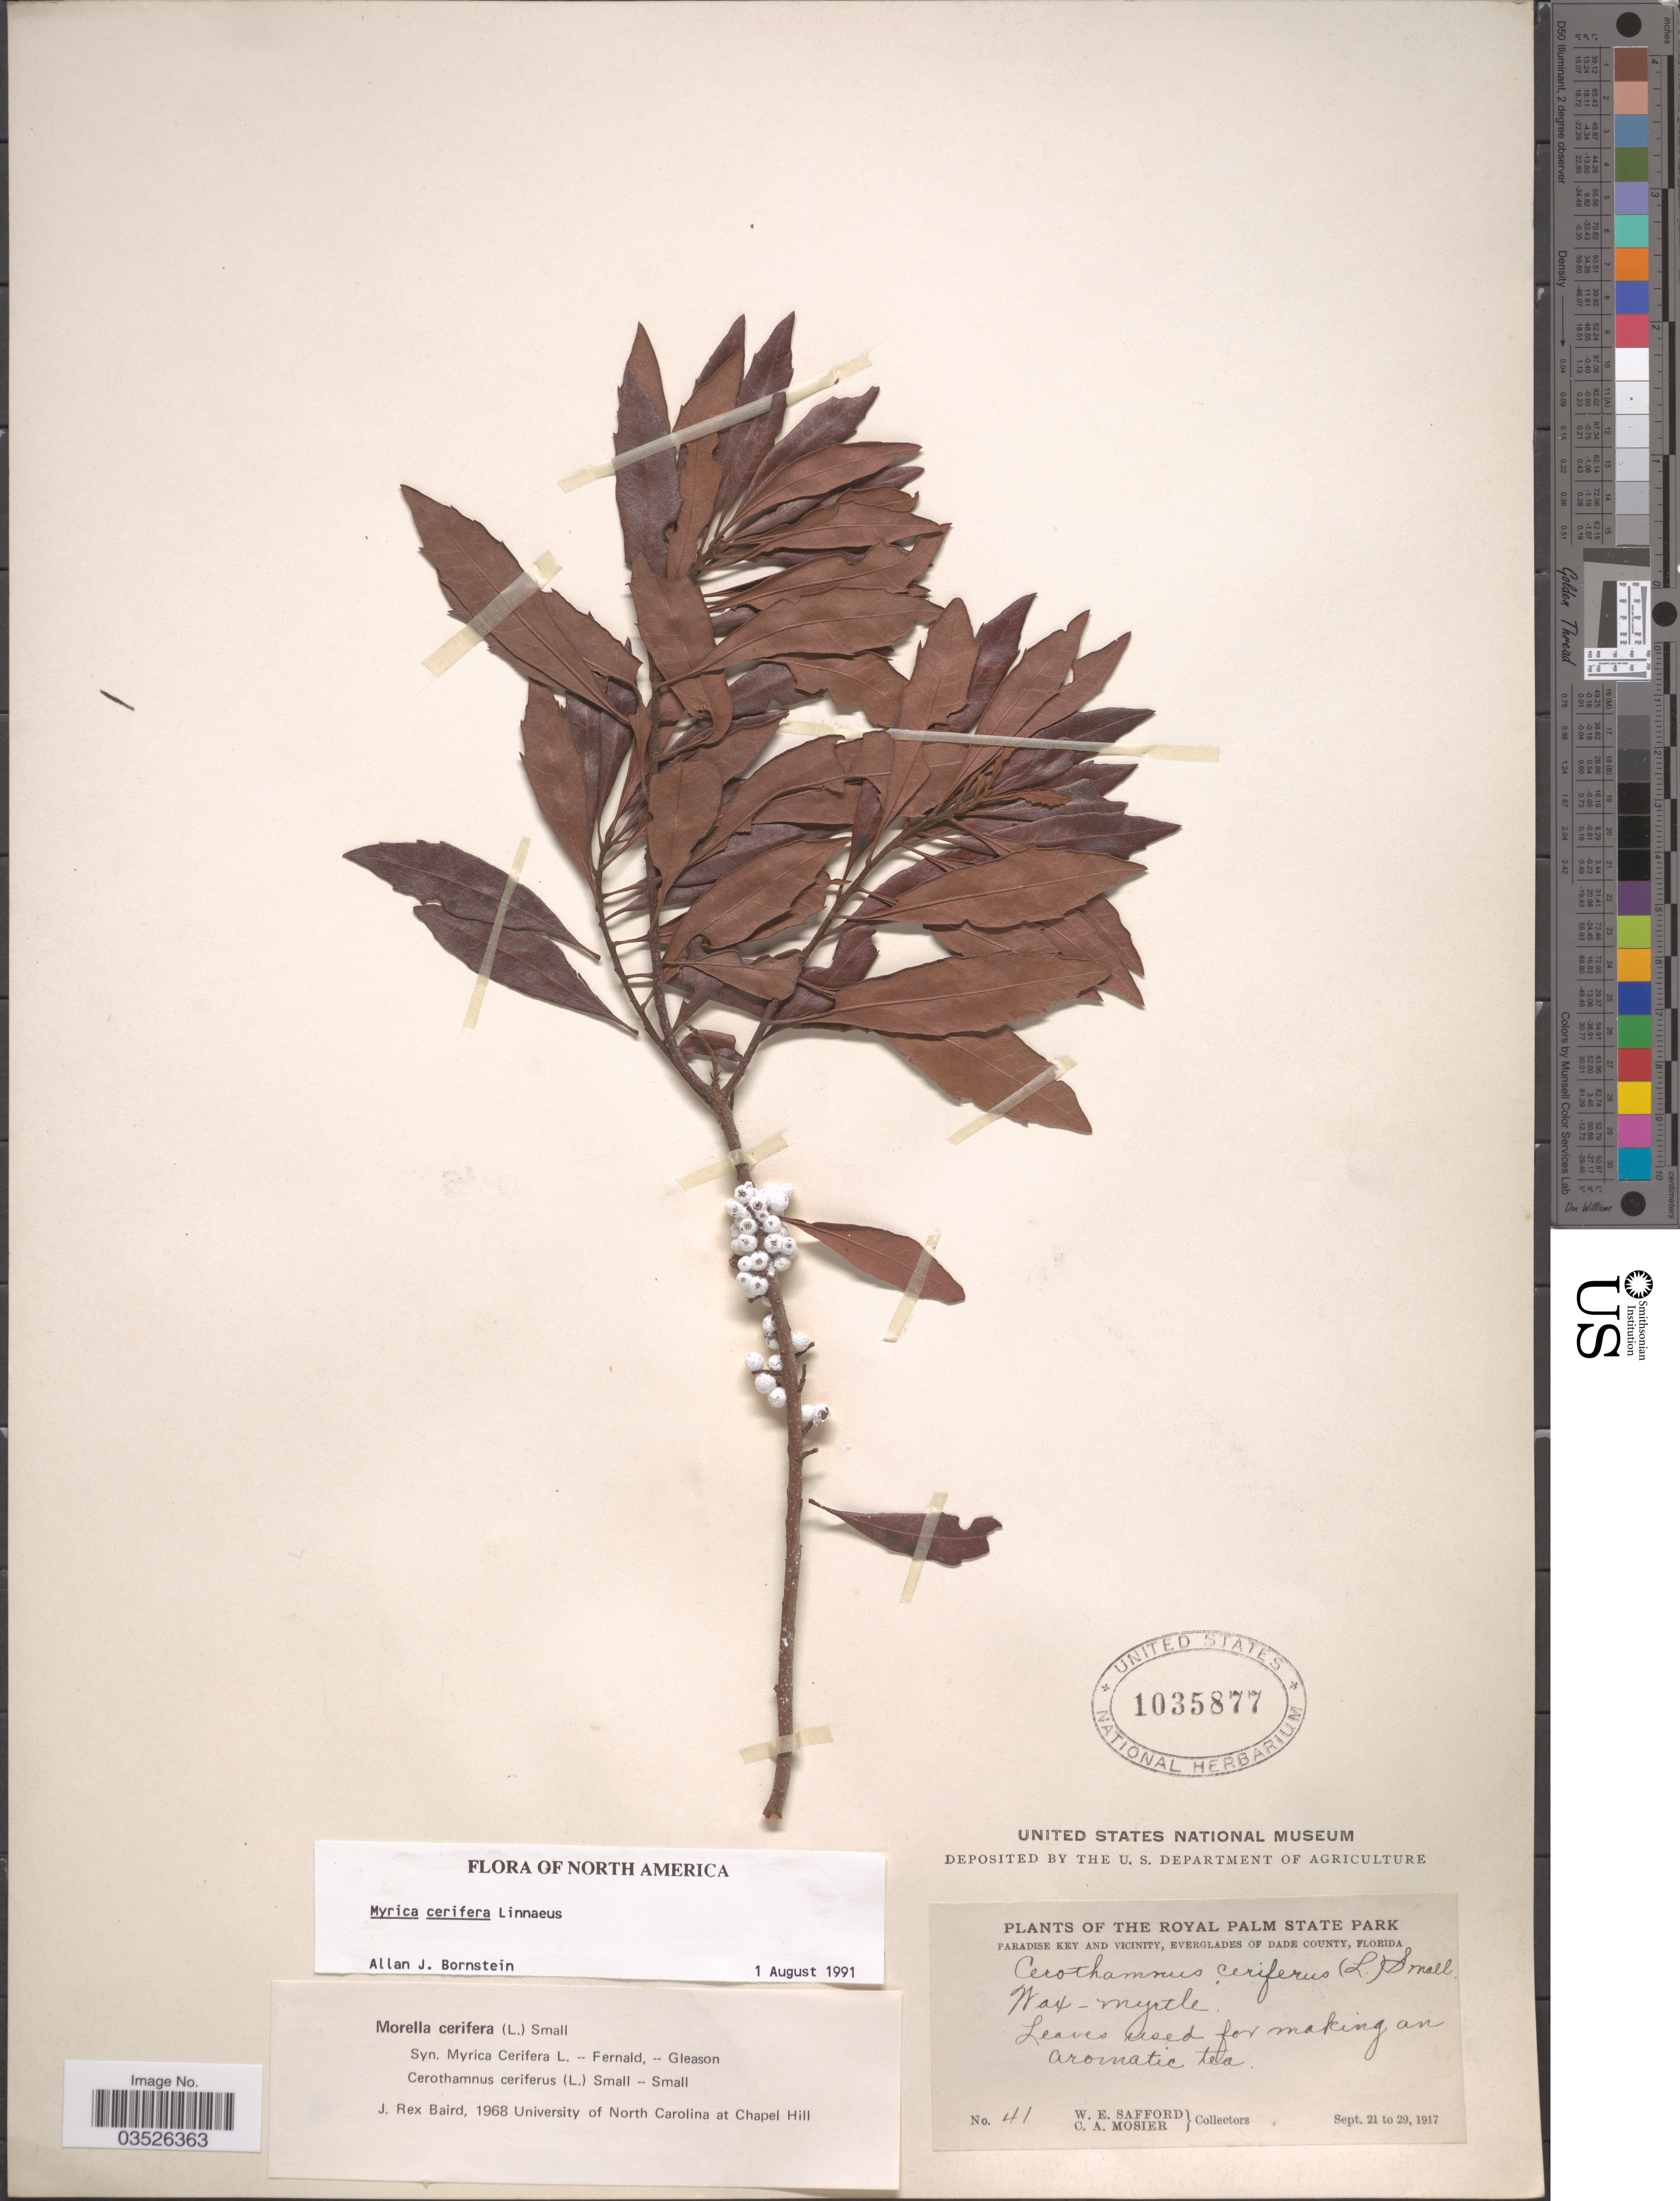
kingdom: Plantae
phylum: Tracheophyta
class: Magnoliopsida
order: Fagales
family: Myricaceae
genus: Morella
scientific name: Morella cerifera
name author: (L.) Small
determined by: Baird, James Rex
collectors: W. E. Safford & C. A. Mosier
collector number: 41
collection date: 1917-09-21/1917-09-29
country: United States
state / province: Florida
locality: The Royal Palm State Park. Paradise Key and vicinity, Everglades of Dade County.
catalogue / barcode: US 1035877